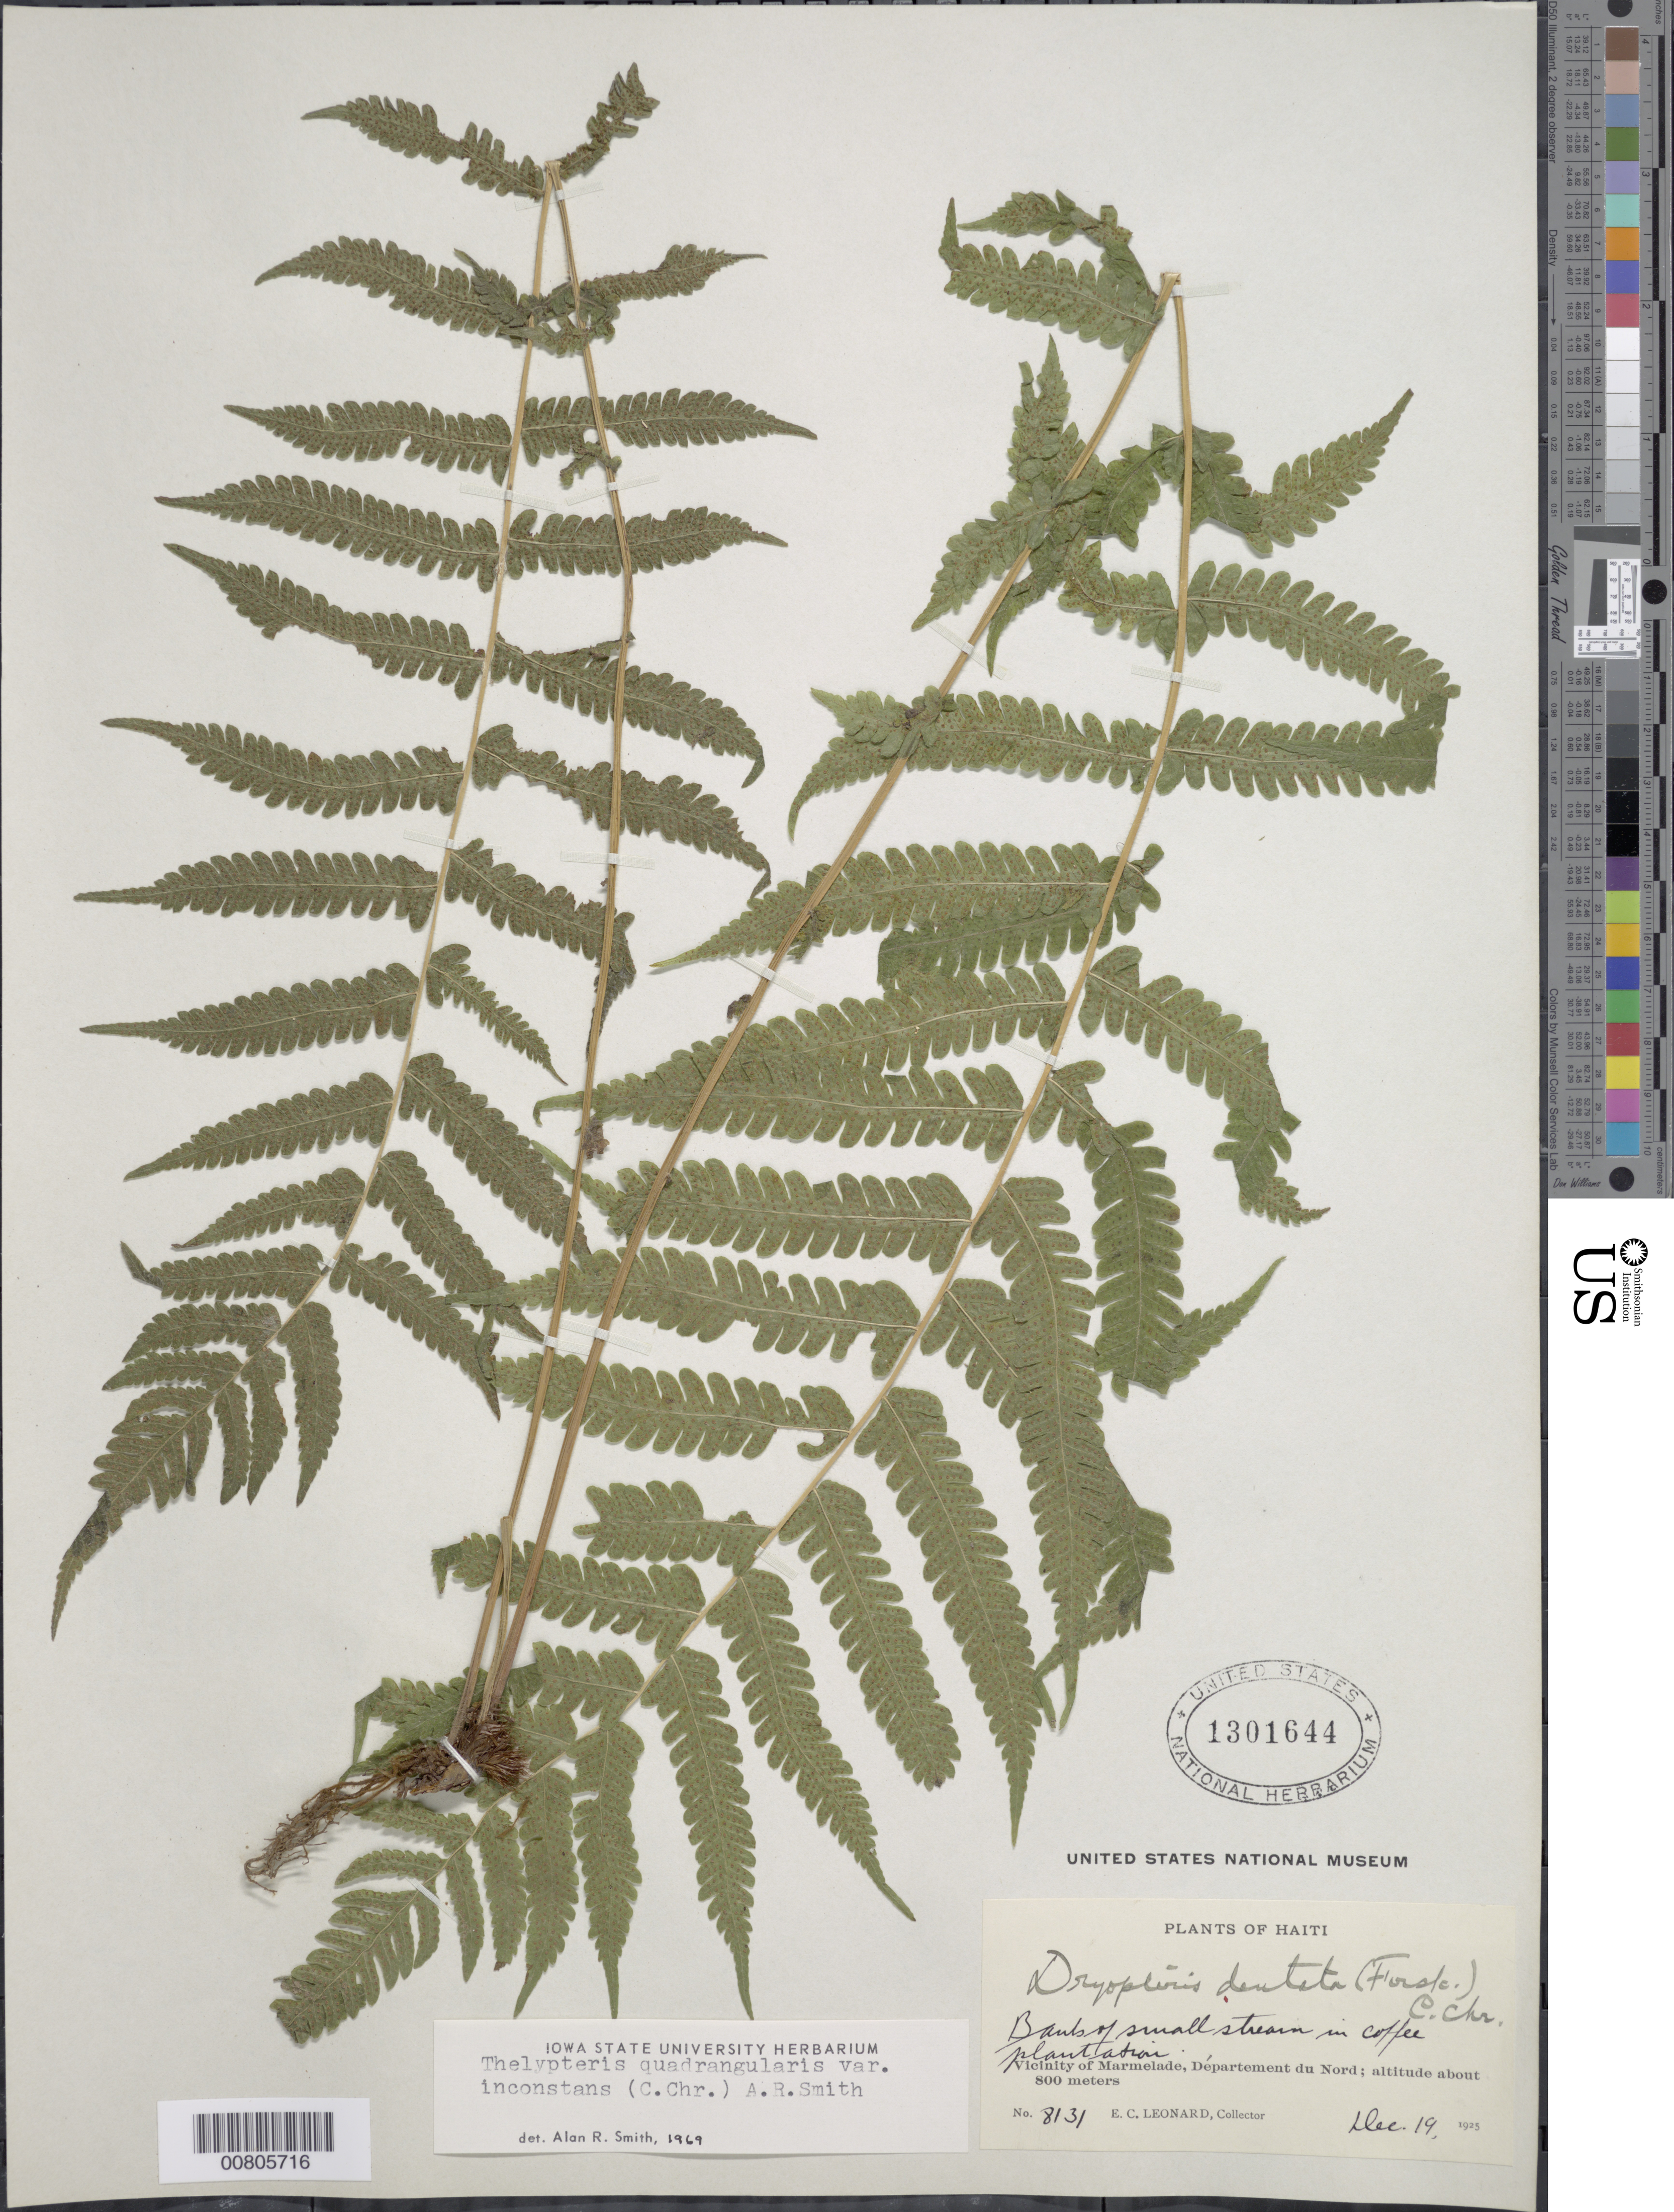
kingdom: Plantae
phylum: Tracheophyta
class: Polypodiopsida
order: Polypodiales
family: Thelypteridaceae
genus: Christella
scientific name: Christella hispidula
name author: (Decne.) Holttum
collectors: E. C. Leonard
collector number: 8131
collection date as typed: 19 Dec 1925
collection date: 1925-12-19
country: Haiti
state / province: Nord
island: Hispaniola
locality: Marmelade, vicinity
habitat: Bank of small stream in coffee plantation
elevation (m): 800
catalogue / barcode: US 1301644